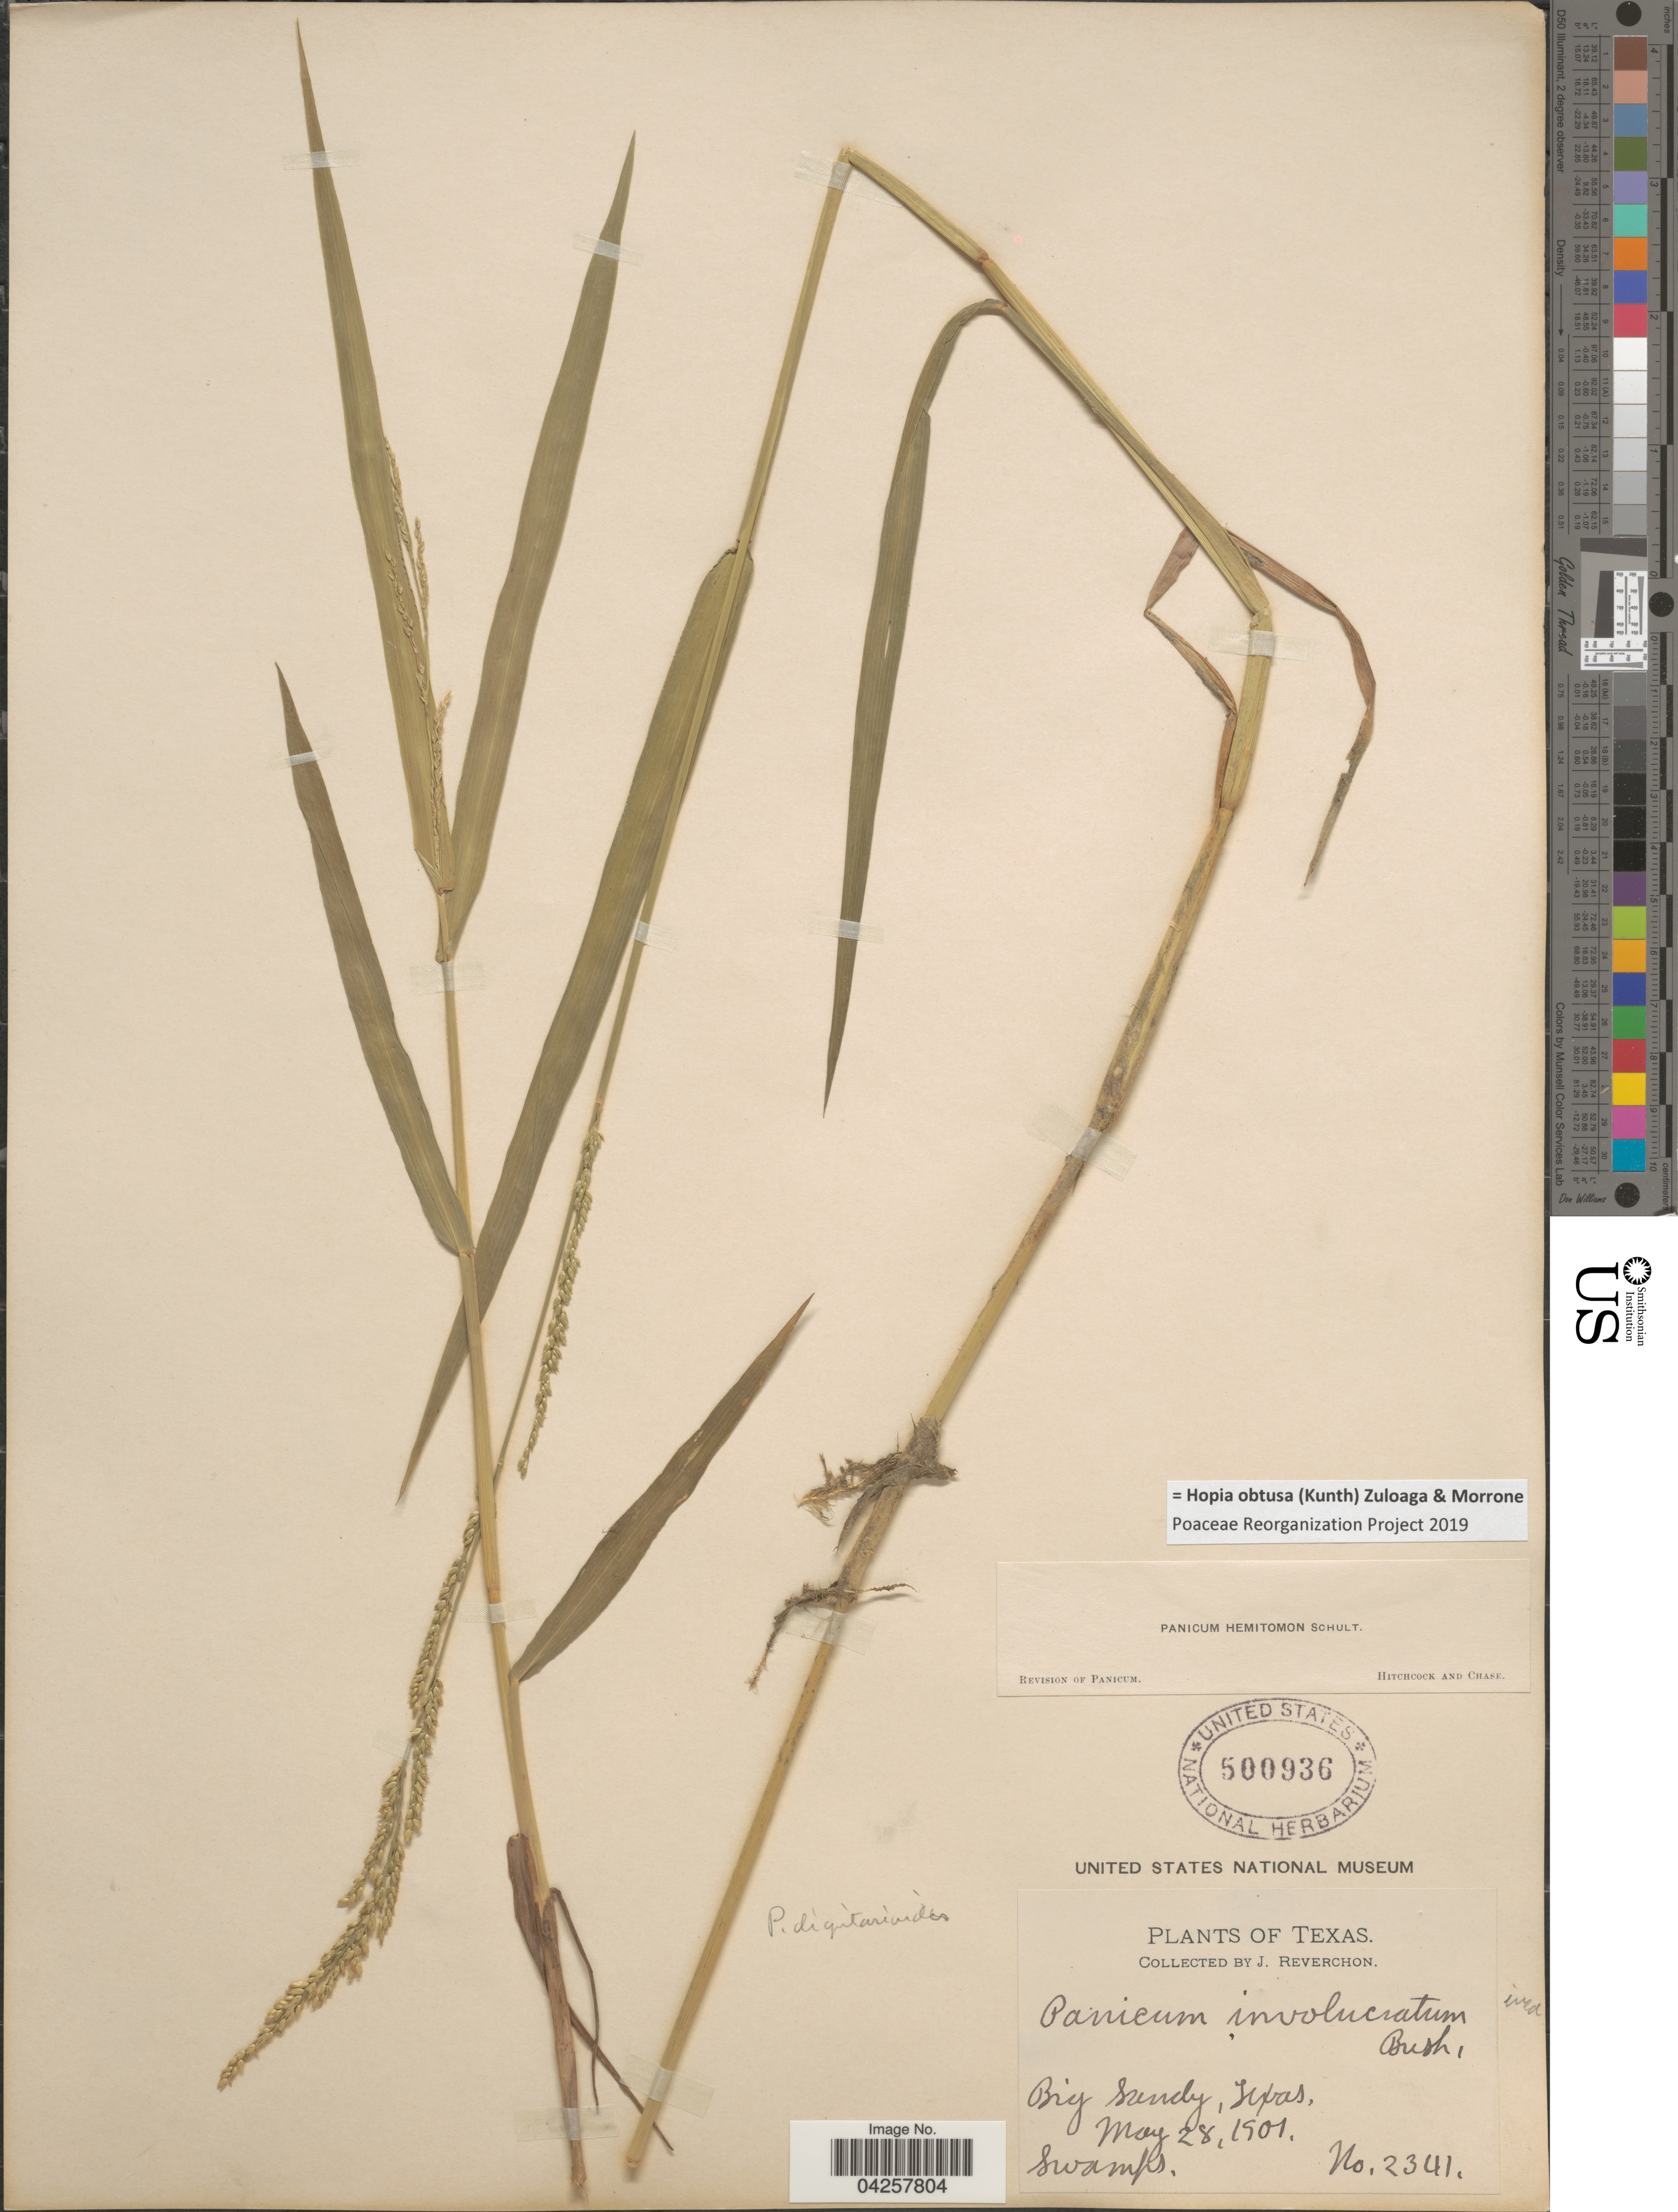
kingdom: Plantae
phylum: Tracheophyta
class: Liliopsida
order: Poales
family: Poaceae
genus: Hopia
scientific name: Hopia obtusa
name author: (Kunth) Zuloaga & Morrone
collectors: J. Reverchon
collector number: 2341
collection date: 1901-05-28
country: United States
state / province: Texas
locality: Big Sandy.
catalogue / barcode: US 500936